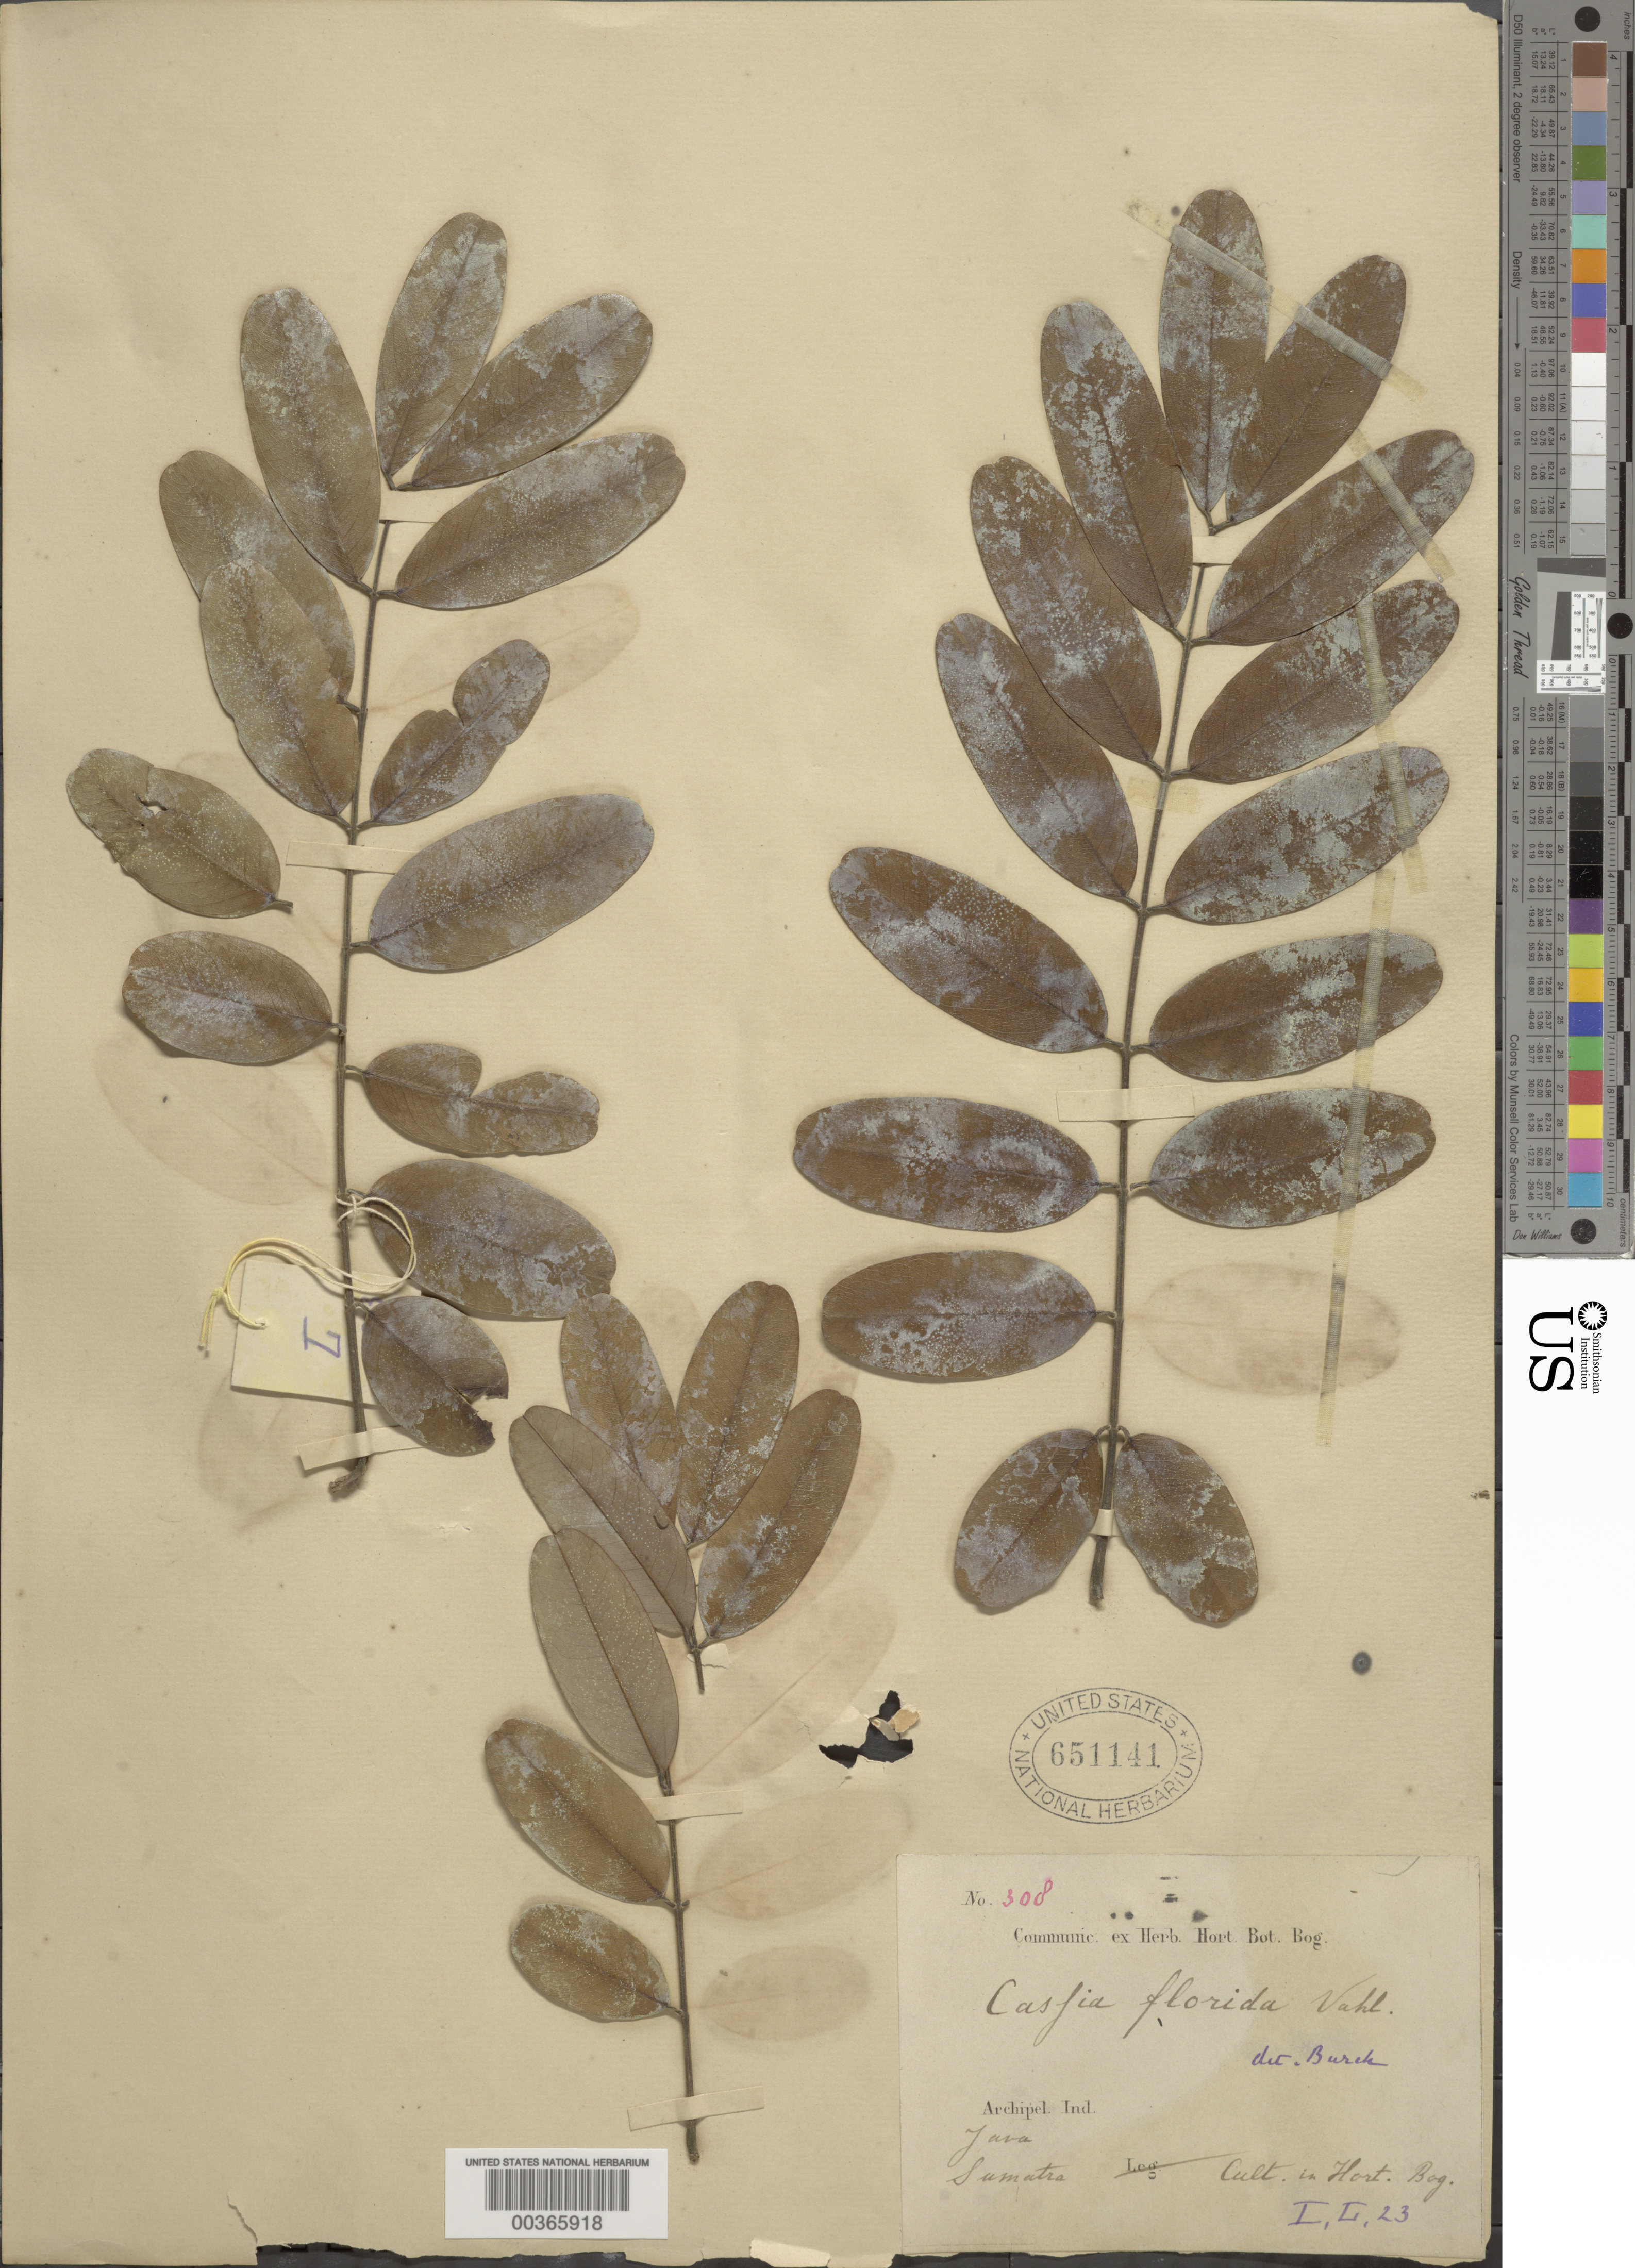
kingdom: Plantae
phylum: Tracheophyta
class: Magnoliopsida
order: Fabales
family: Fabaceae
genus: Senna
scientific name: Senna siamea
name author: (Lam.) H.S. Irwin & Barneby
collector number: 308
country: Indonesia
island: Java / Sumatra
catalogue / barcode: US 651141